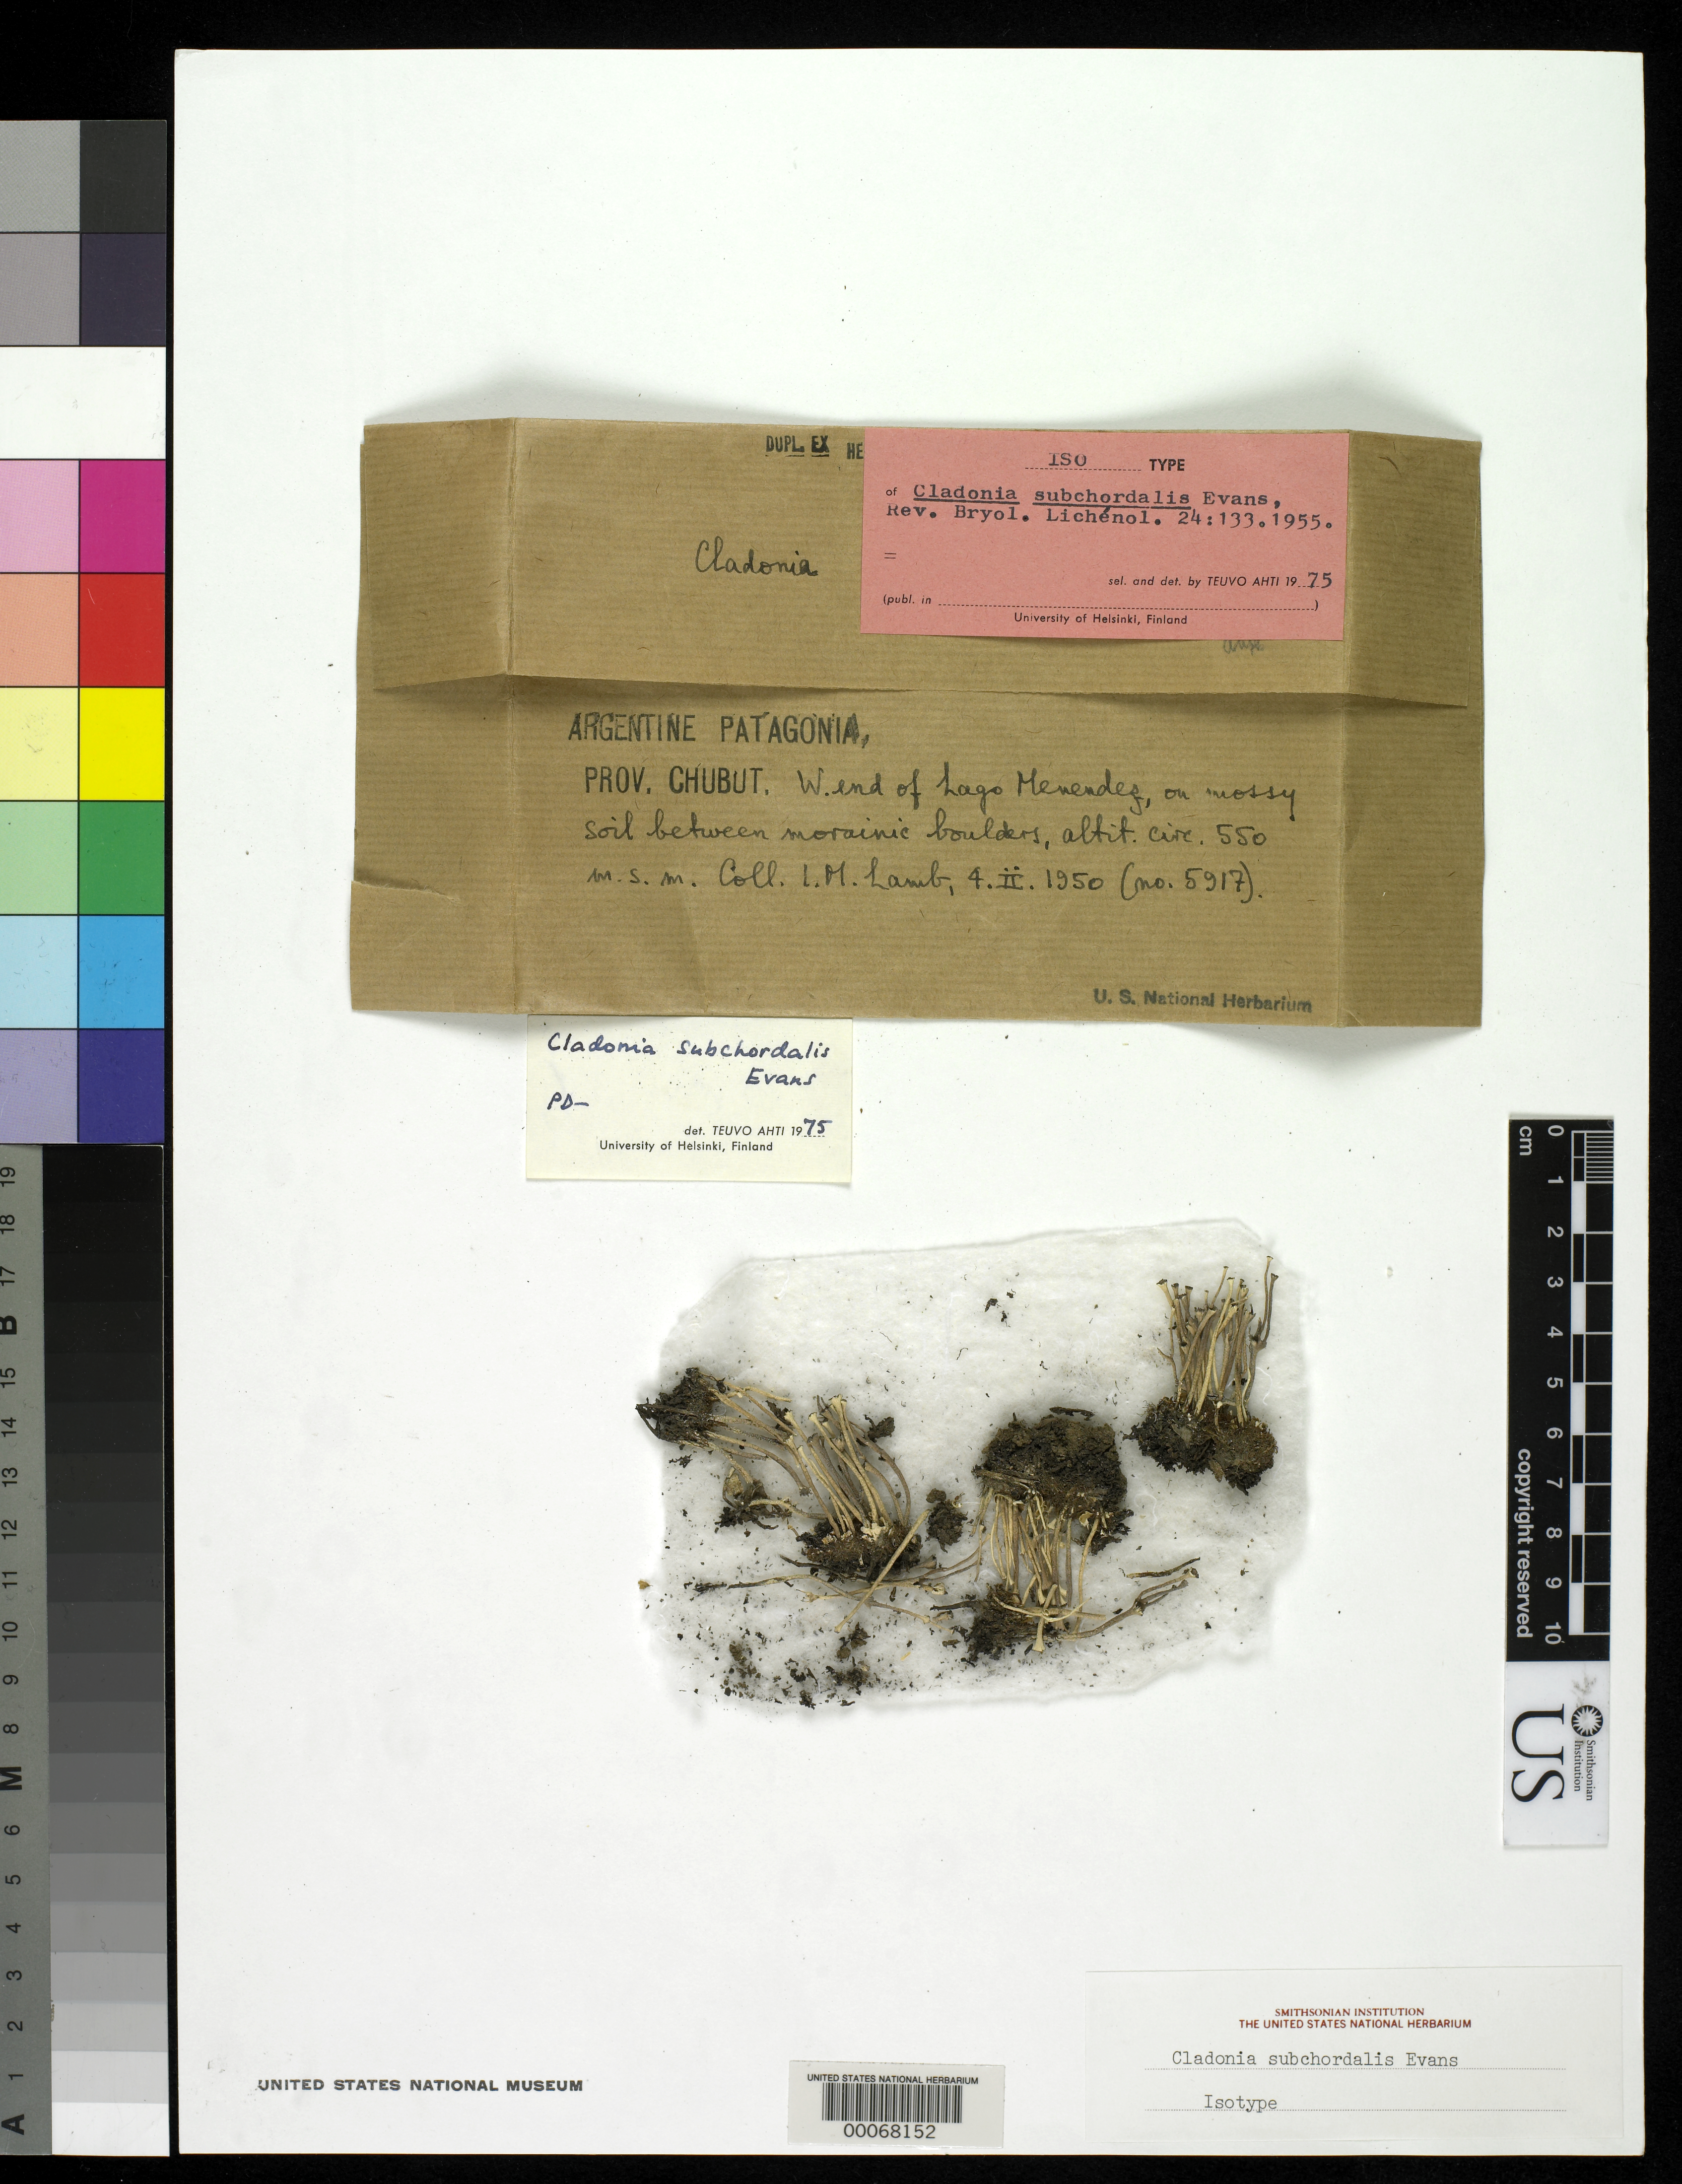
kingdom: Fungi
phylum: Ascomycota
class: Lecanoromycetes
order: Lecanorales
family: Cladoniaceae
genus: Cladonia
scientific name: Cladonia subchordalis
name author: A. Evans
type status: Isotype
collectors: I. M. Lamb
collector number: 5917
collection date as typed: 04 Feb 1950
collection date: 1950-02-04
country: Argentina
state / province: Chubut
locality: W end of Lago Menendez.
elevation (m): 550